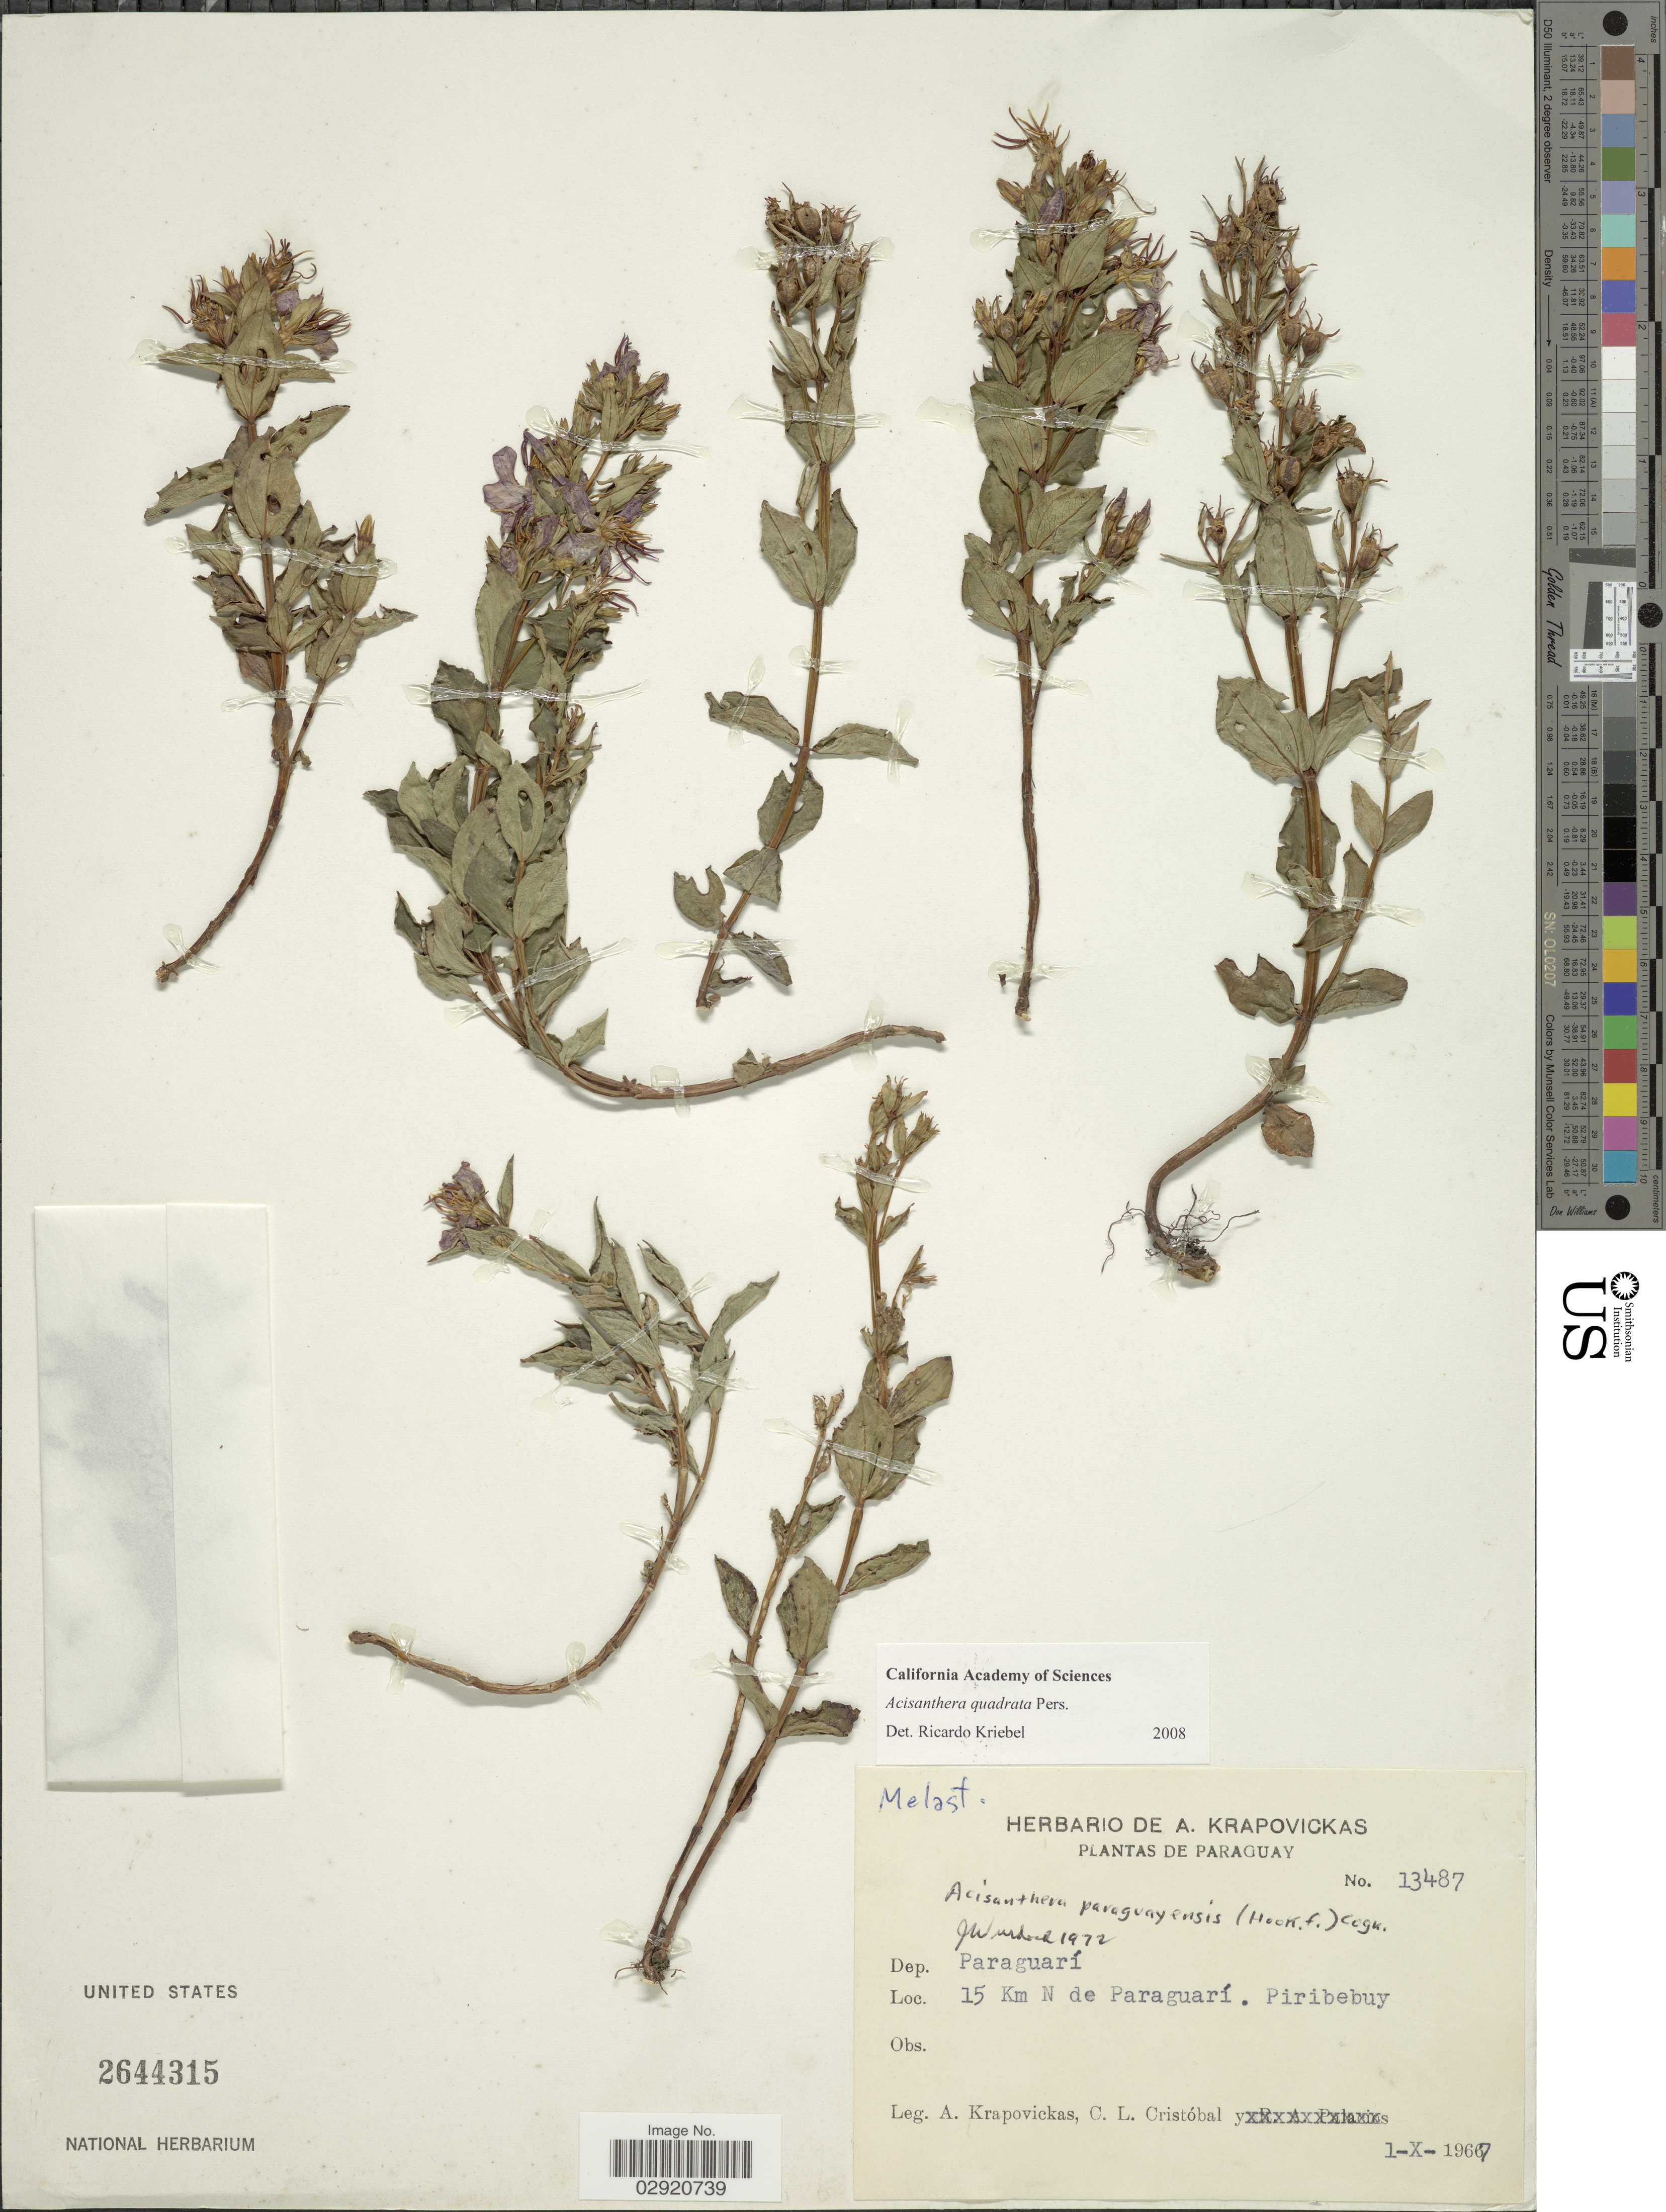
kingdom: Plantae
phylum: Tracheophyta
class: Magnoliopsida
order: Myrtales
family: Melastomataceae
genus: Acisanthera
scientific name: Acisanthera alsinefolia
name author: (DC.) Triana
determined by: Nunes da Silva, Diego, (RB), Jardim Botanico do Rio de Janeiro - Herbario (BRAZIL)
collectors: A. Krapovickas & C. L. Cristóbal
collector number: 13487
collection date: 1967-10-01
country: Paraguay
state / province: Paraguari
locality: Dep. Paraguarí. 15 km N de Paraguarí. Piribebuy.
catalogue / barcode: US 2644315